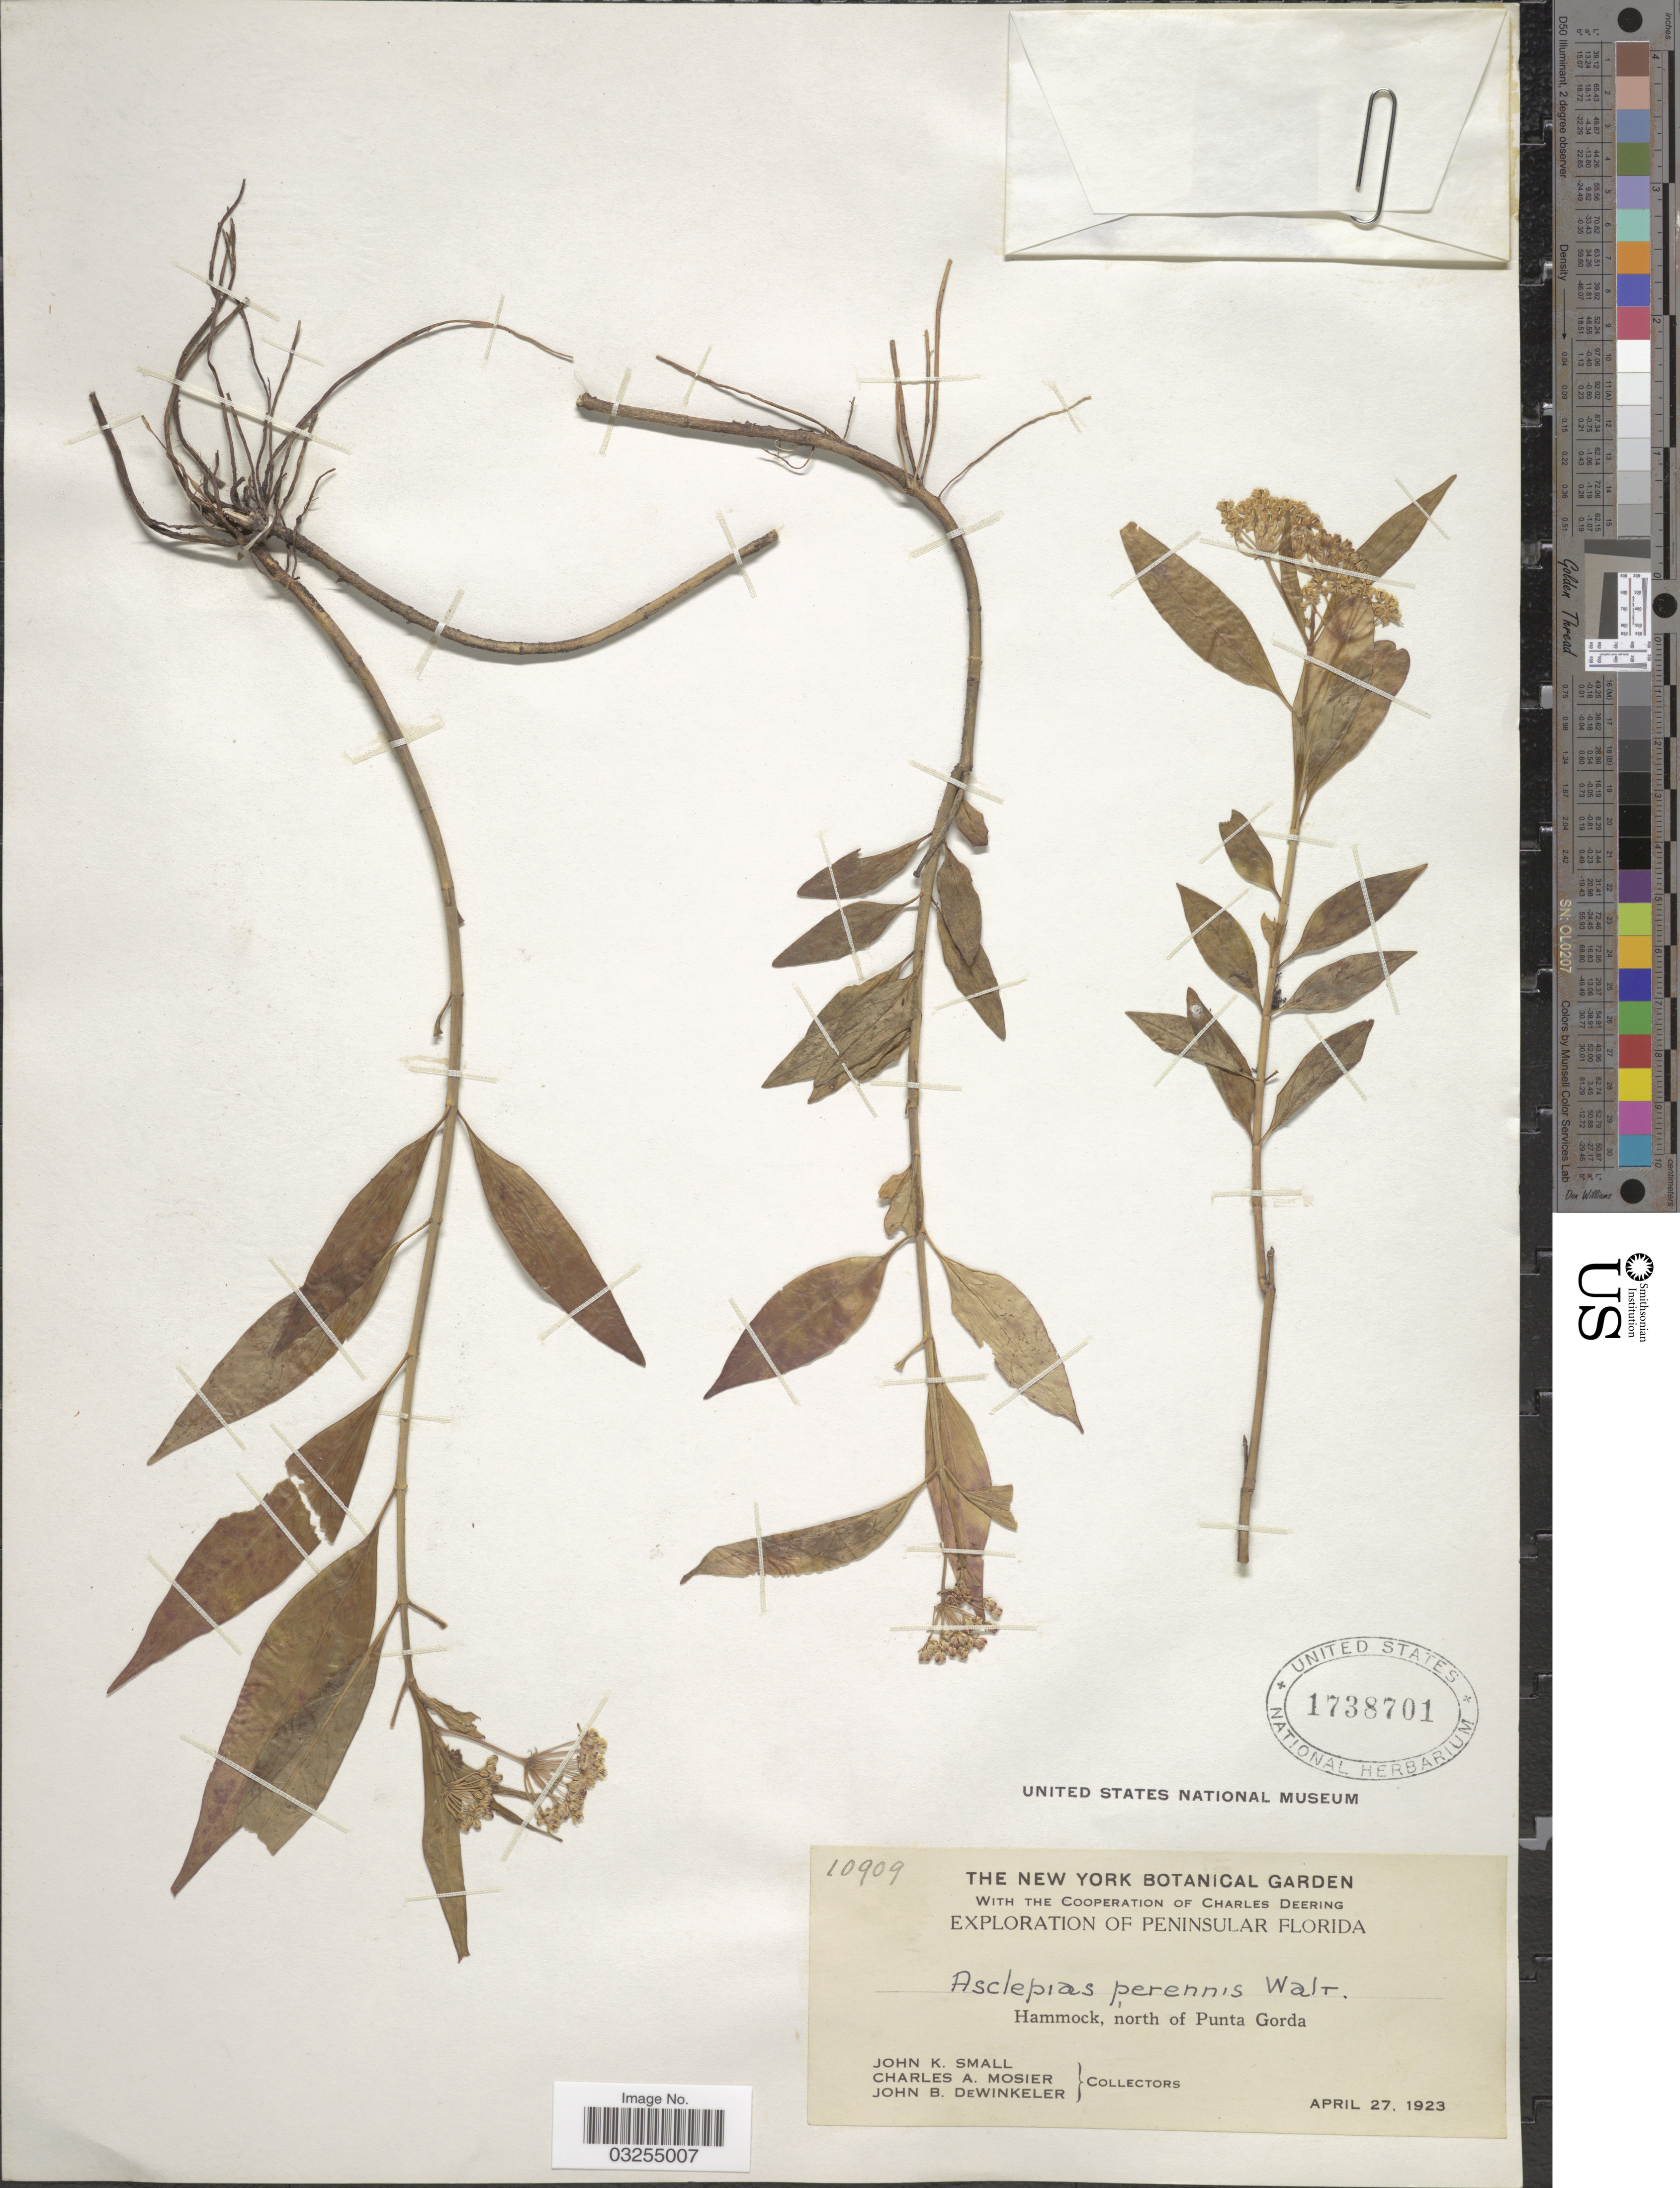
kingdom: Plantae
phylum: Tracheophyta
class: Magnoliopsida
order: Gentianales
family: Apocynaceae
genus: Asclepias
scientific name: Asclepias perennis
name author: Walter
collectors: J. K. Small, C. A. Mosier & J. B. Dewinkeler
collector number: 10909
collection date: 1923-04-27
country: United States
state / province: Florida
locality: Peninsular Florida. Hammock, north of Punta Gorda.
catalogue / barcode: US 1738701